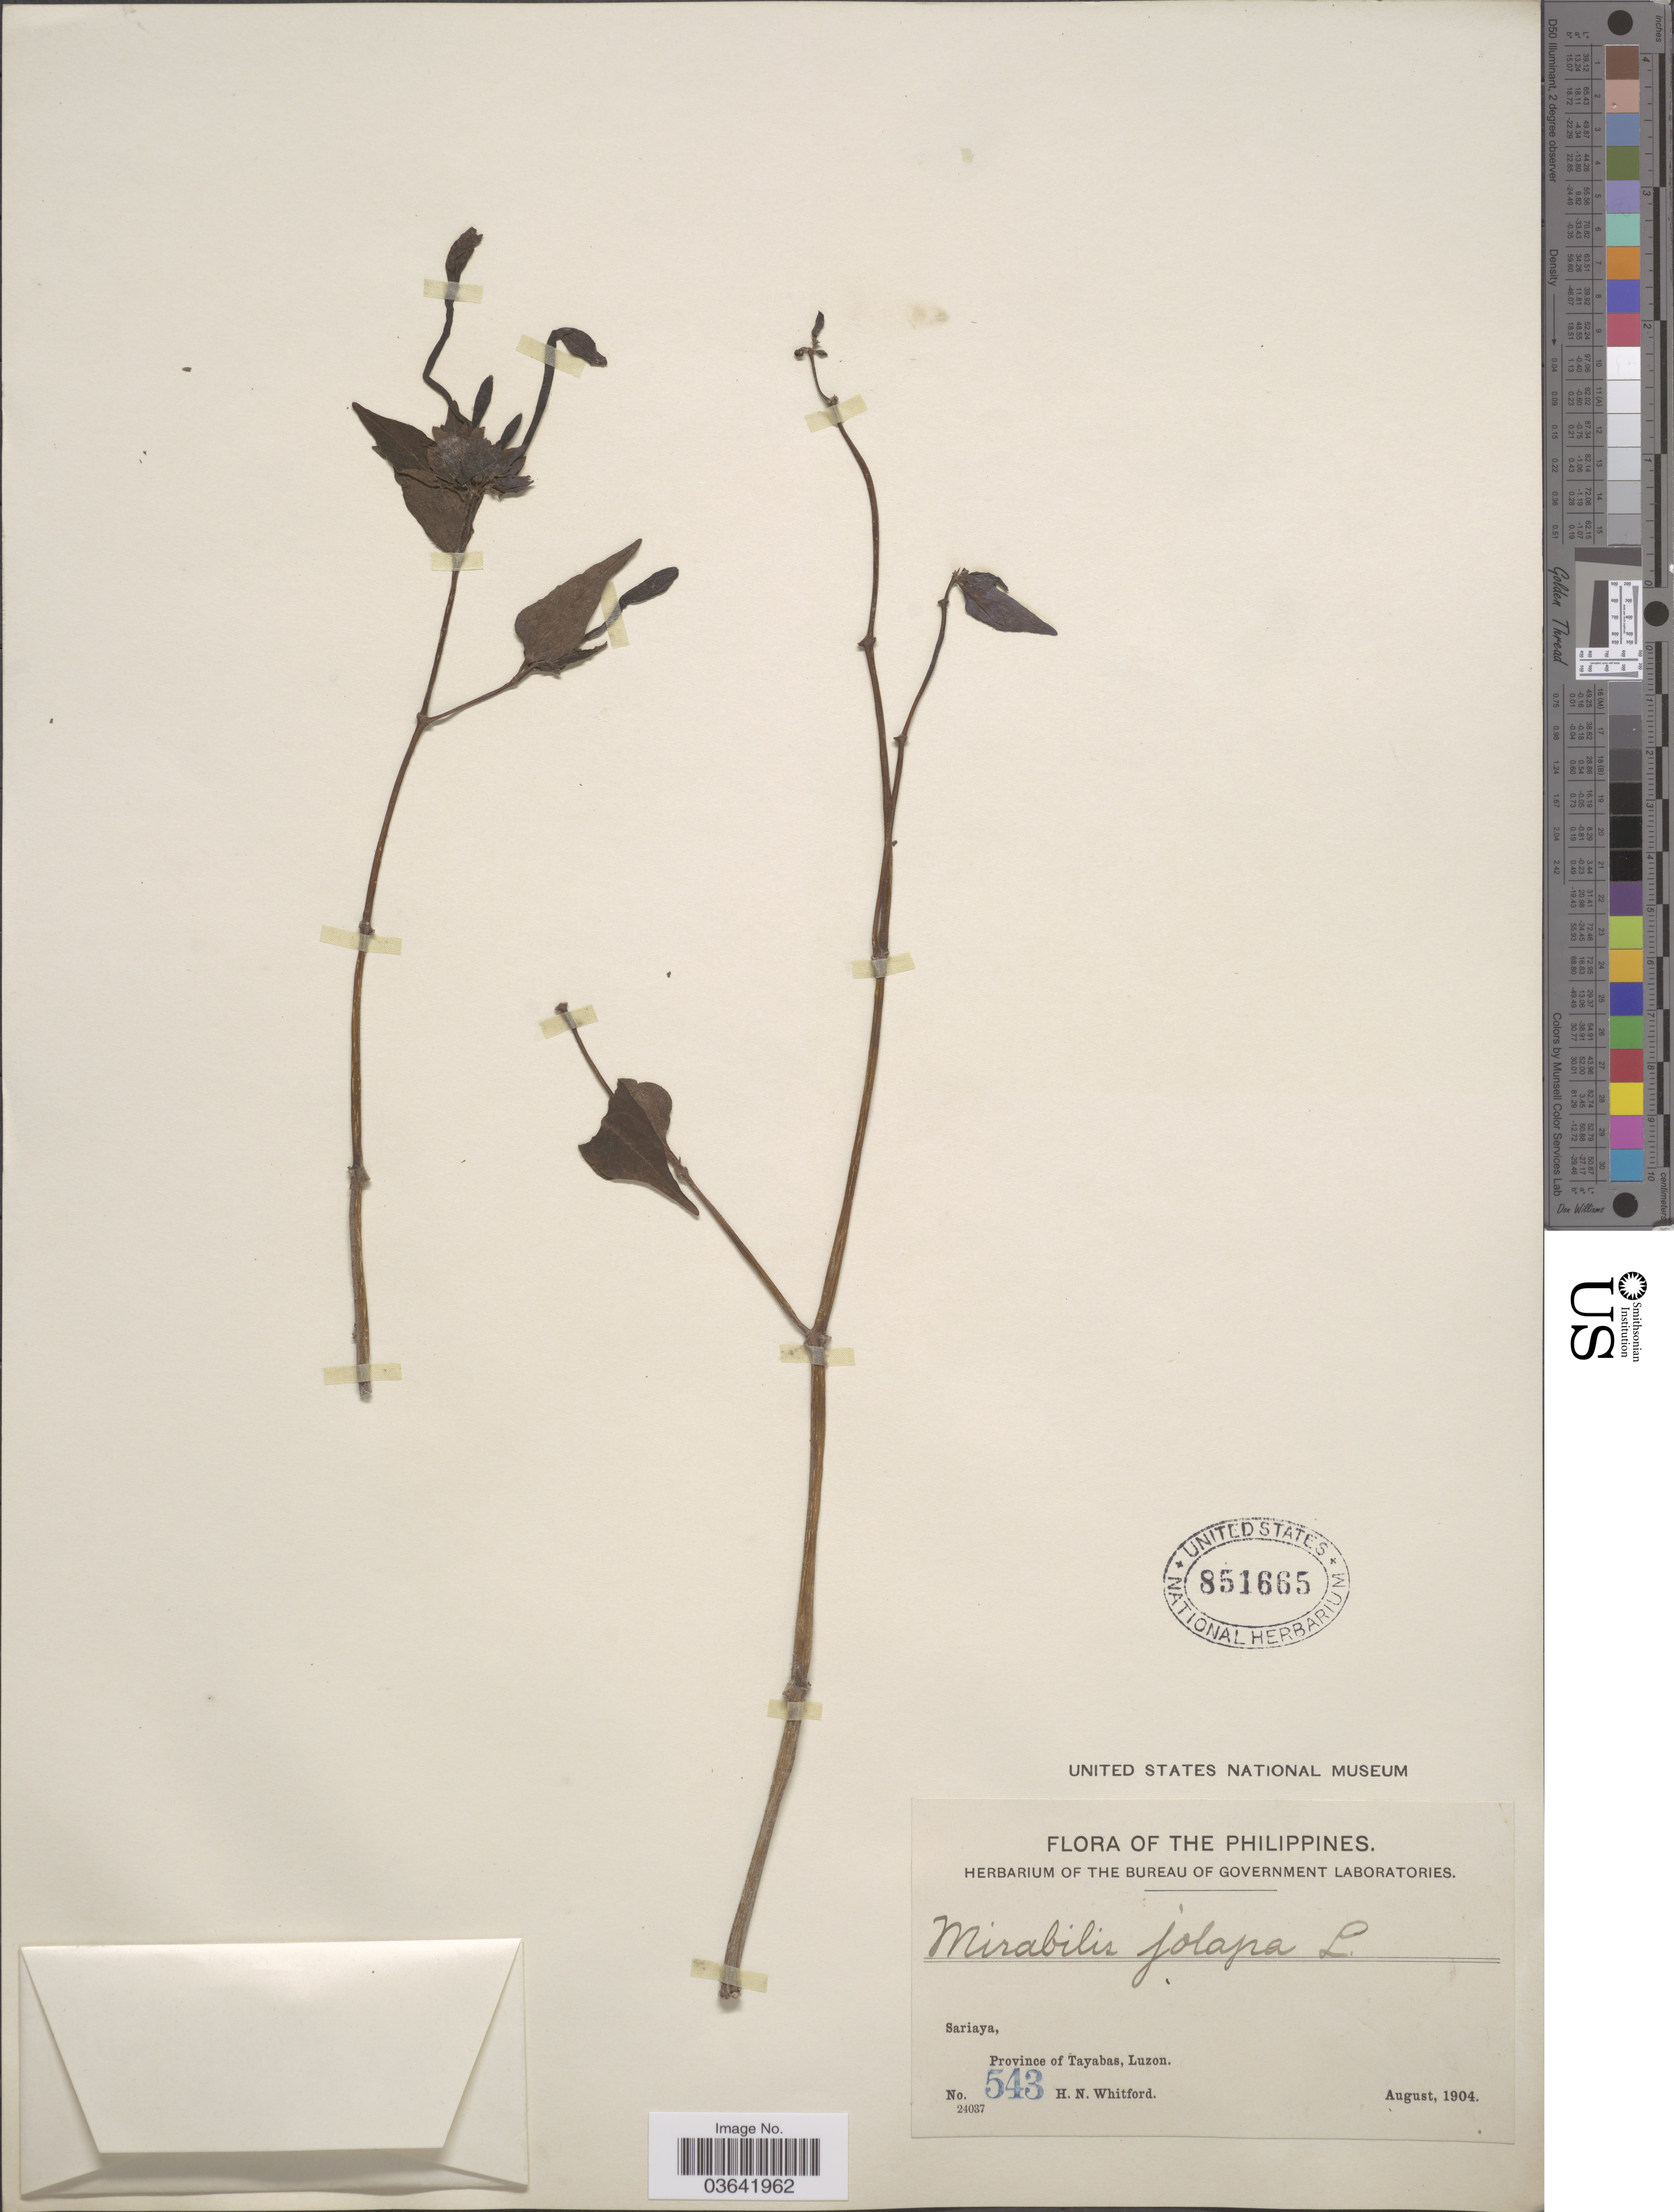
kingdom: Plantae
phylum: Tracheophyta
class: Magnoliopsida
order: Caryophyllales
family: Nyctaginaceae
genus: Mirabilis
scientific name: Mirabilis jalapa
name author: L.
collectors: H. N. Whitford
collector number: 543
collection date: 1904-08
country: Philippines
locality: Sariaya, Province of Tayabas, Luzon.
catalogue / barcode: US 851665